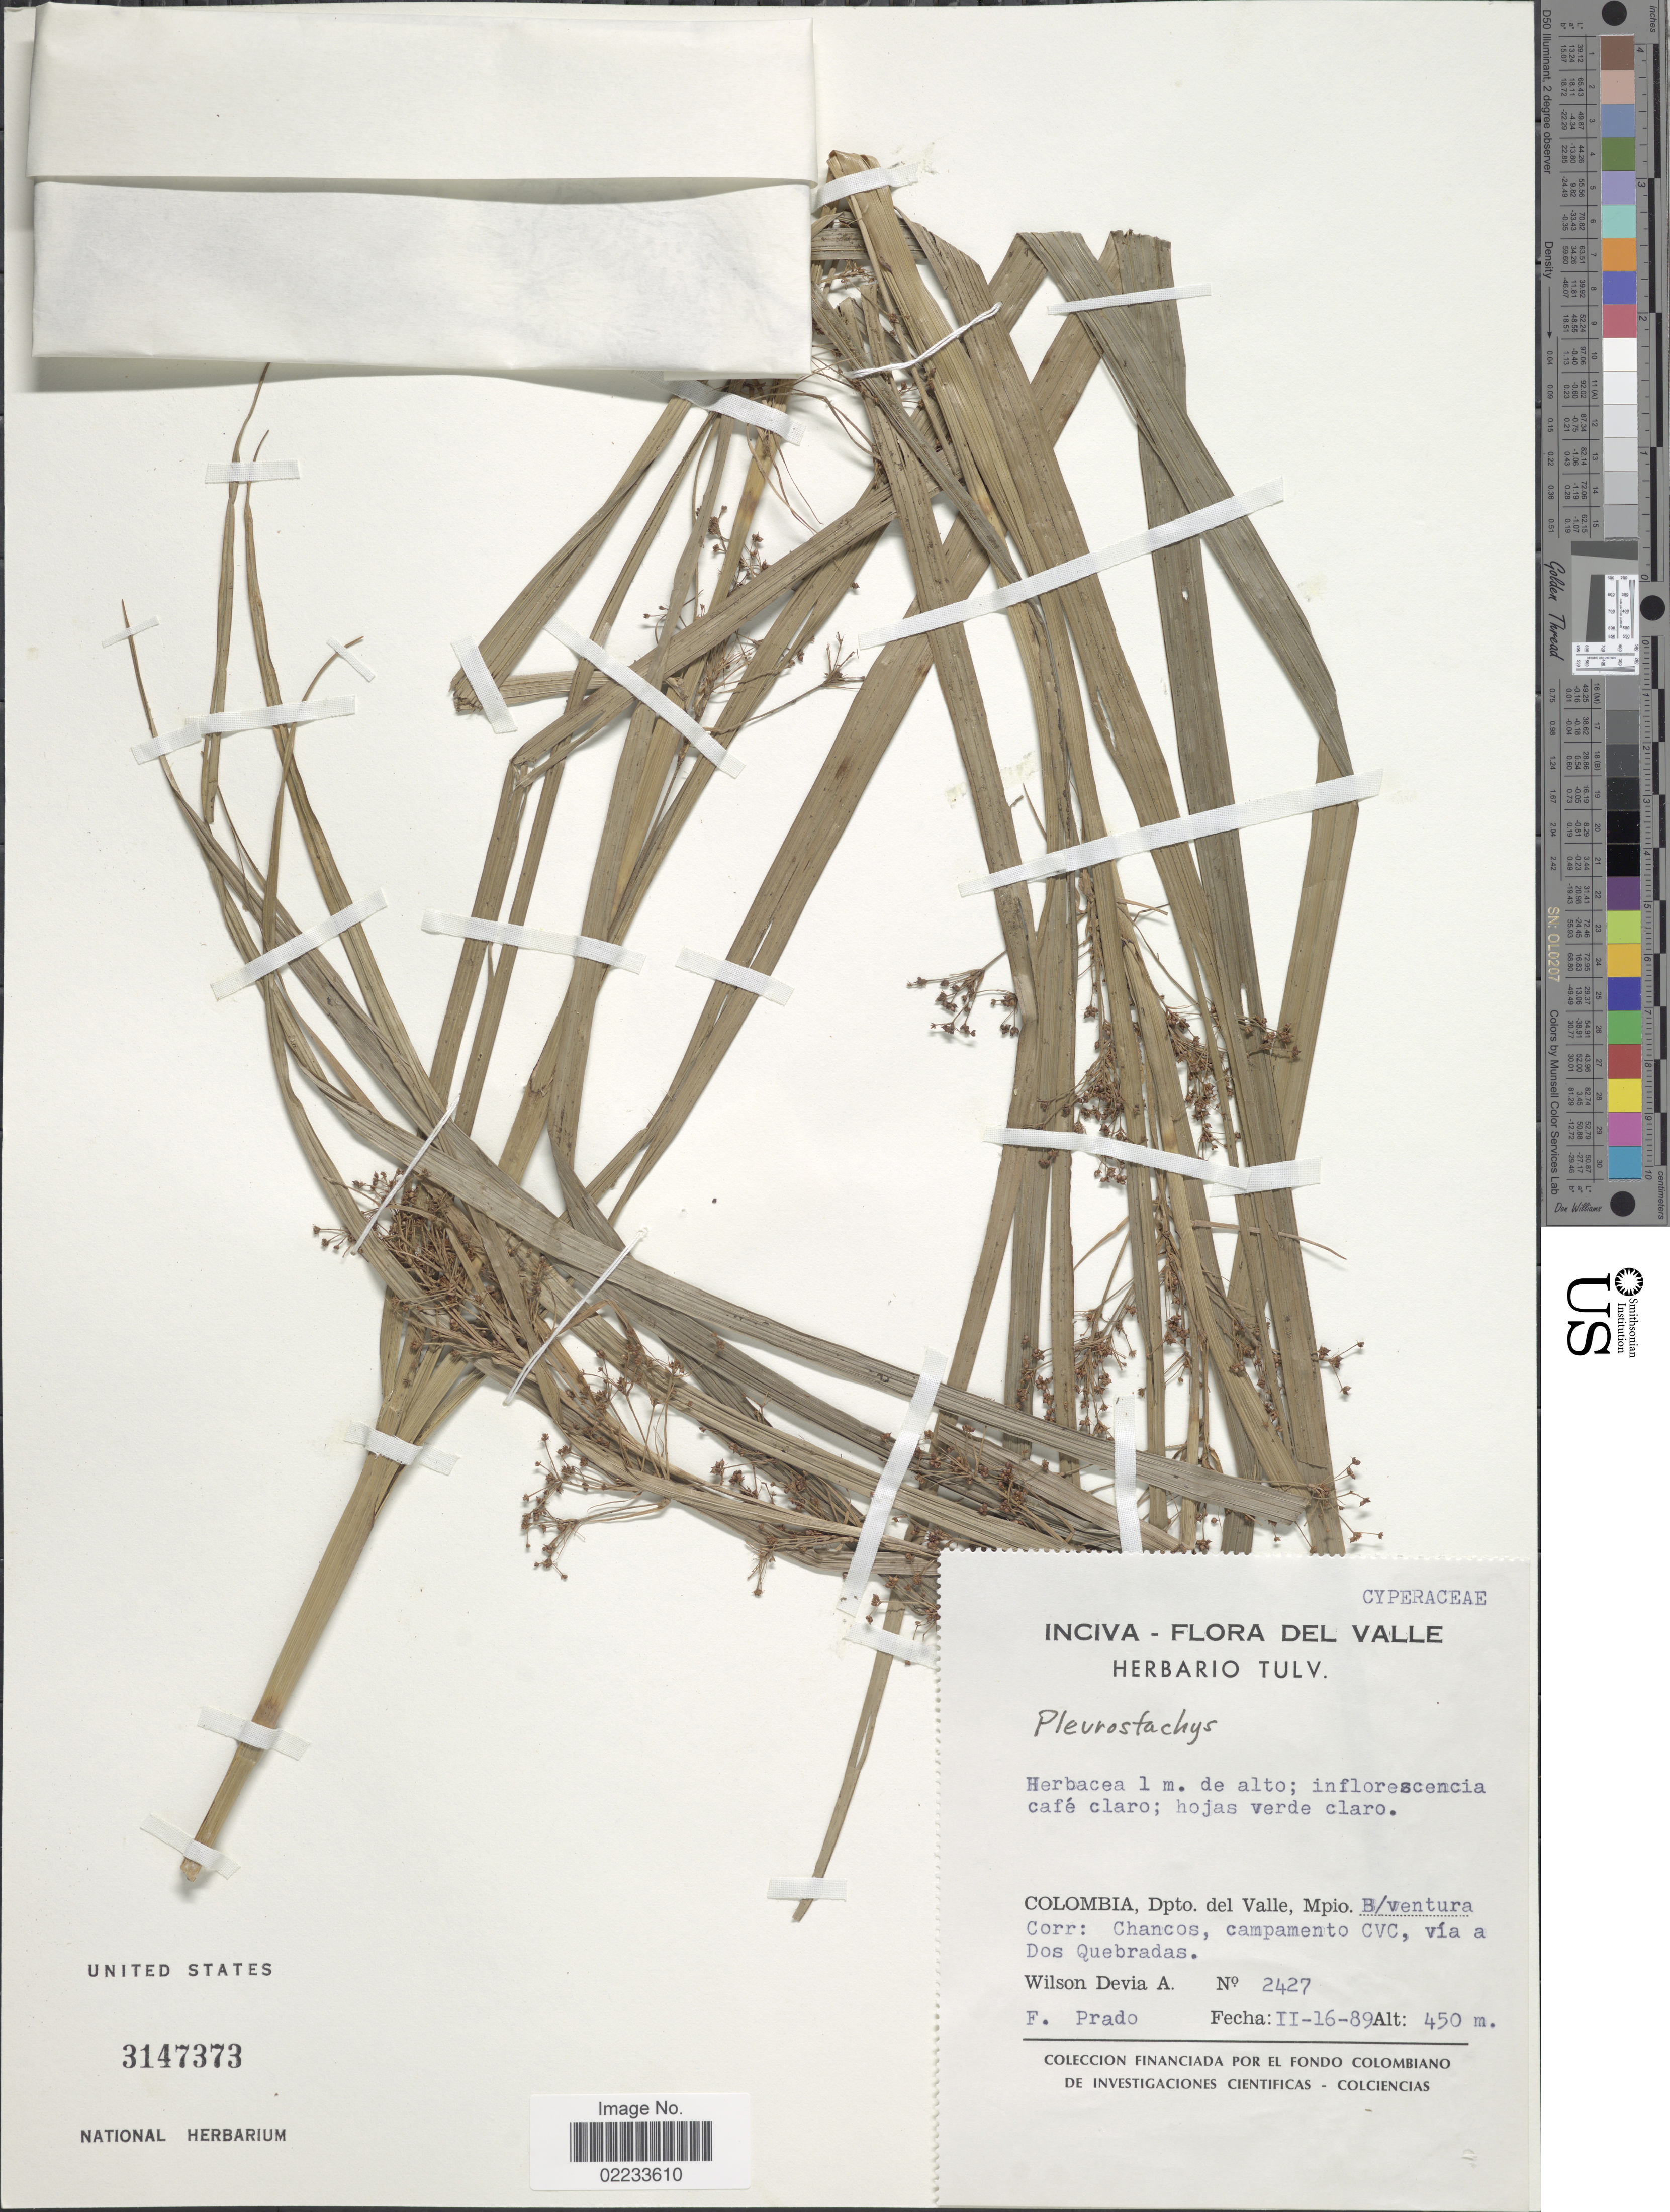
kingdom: Plantae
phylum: Tracheophyta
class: Liliopsida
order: Poales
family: Cyperaceae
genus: Rhynchospora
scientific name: Rhynchospora orbigniana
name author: (Brongn.) L.B. Sm.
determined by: Strong, Mark T., (BOT), Smithsonian Institution - National Museum of Natural History (UNITED STATES)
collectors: W. Devia A. & F. Prado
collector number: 2427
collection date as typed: Transcribed d/m/y: 16/2/89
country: Colombia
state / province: Valle del Cauca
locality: Dpto. del Valle, Mpio B/ ventura Corr: Chancos, campamento CVC, vía a Dos Quebradas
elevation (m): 450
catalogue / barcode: US 3147373